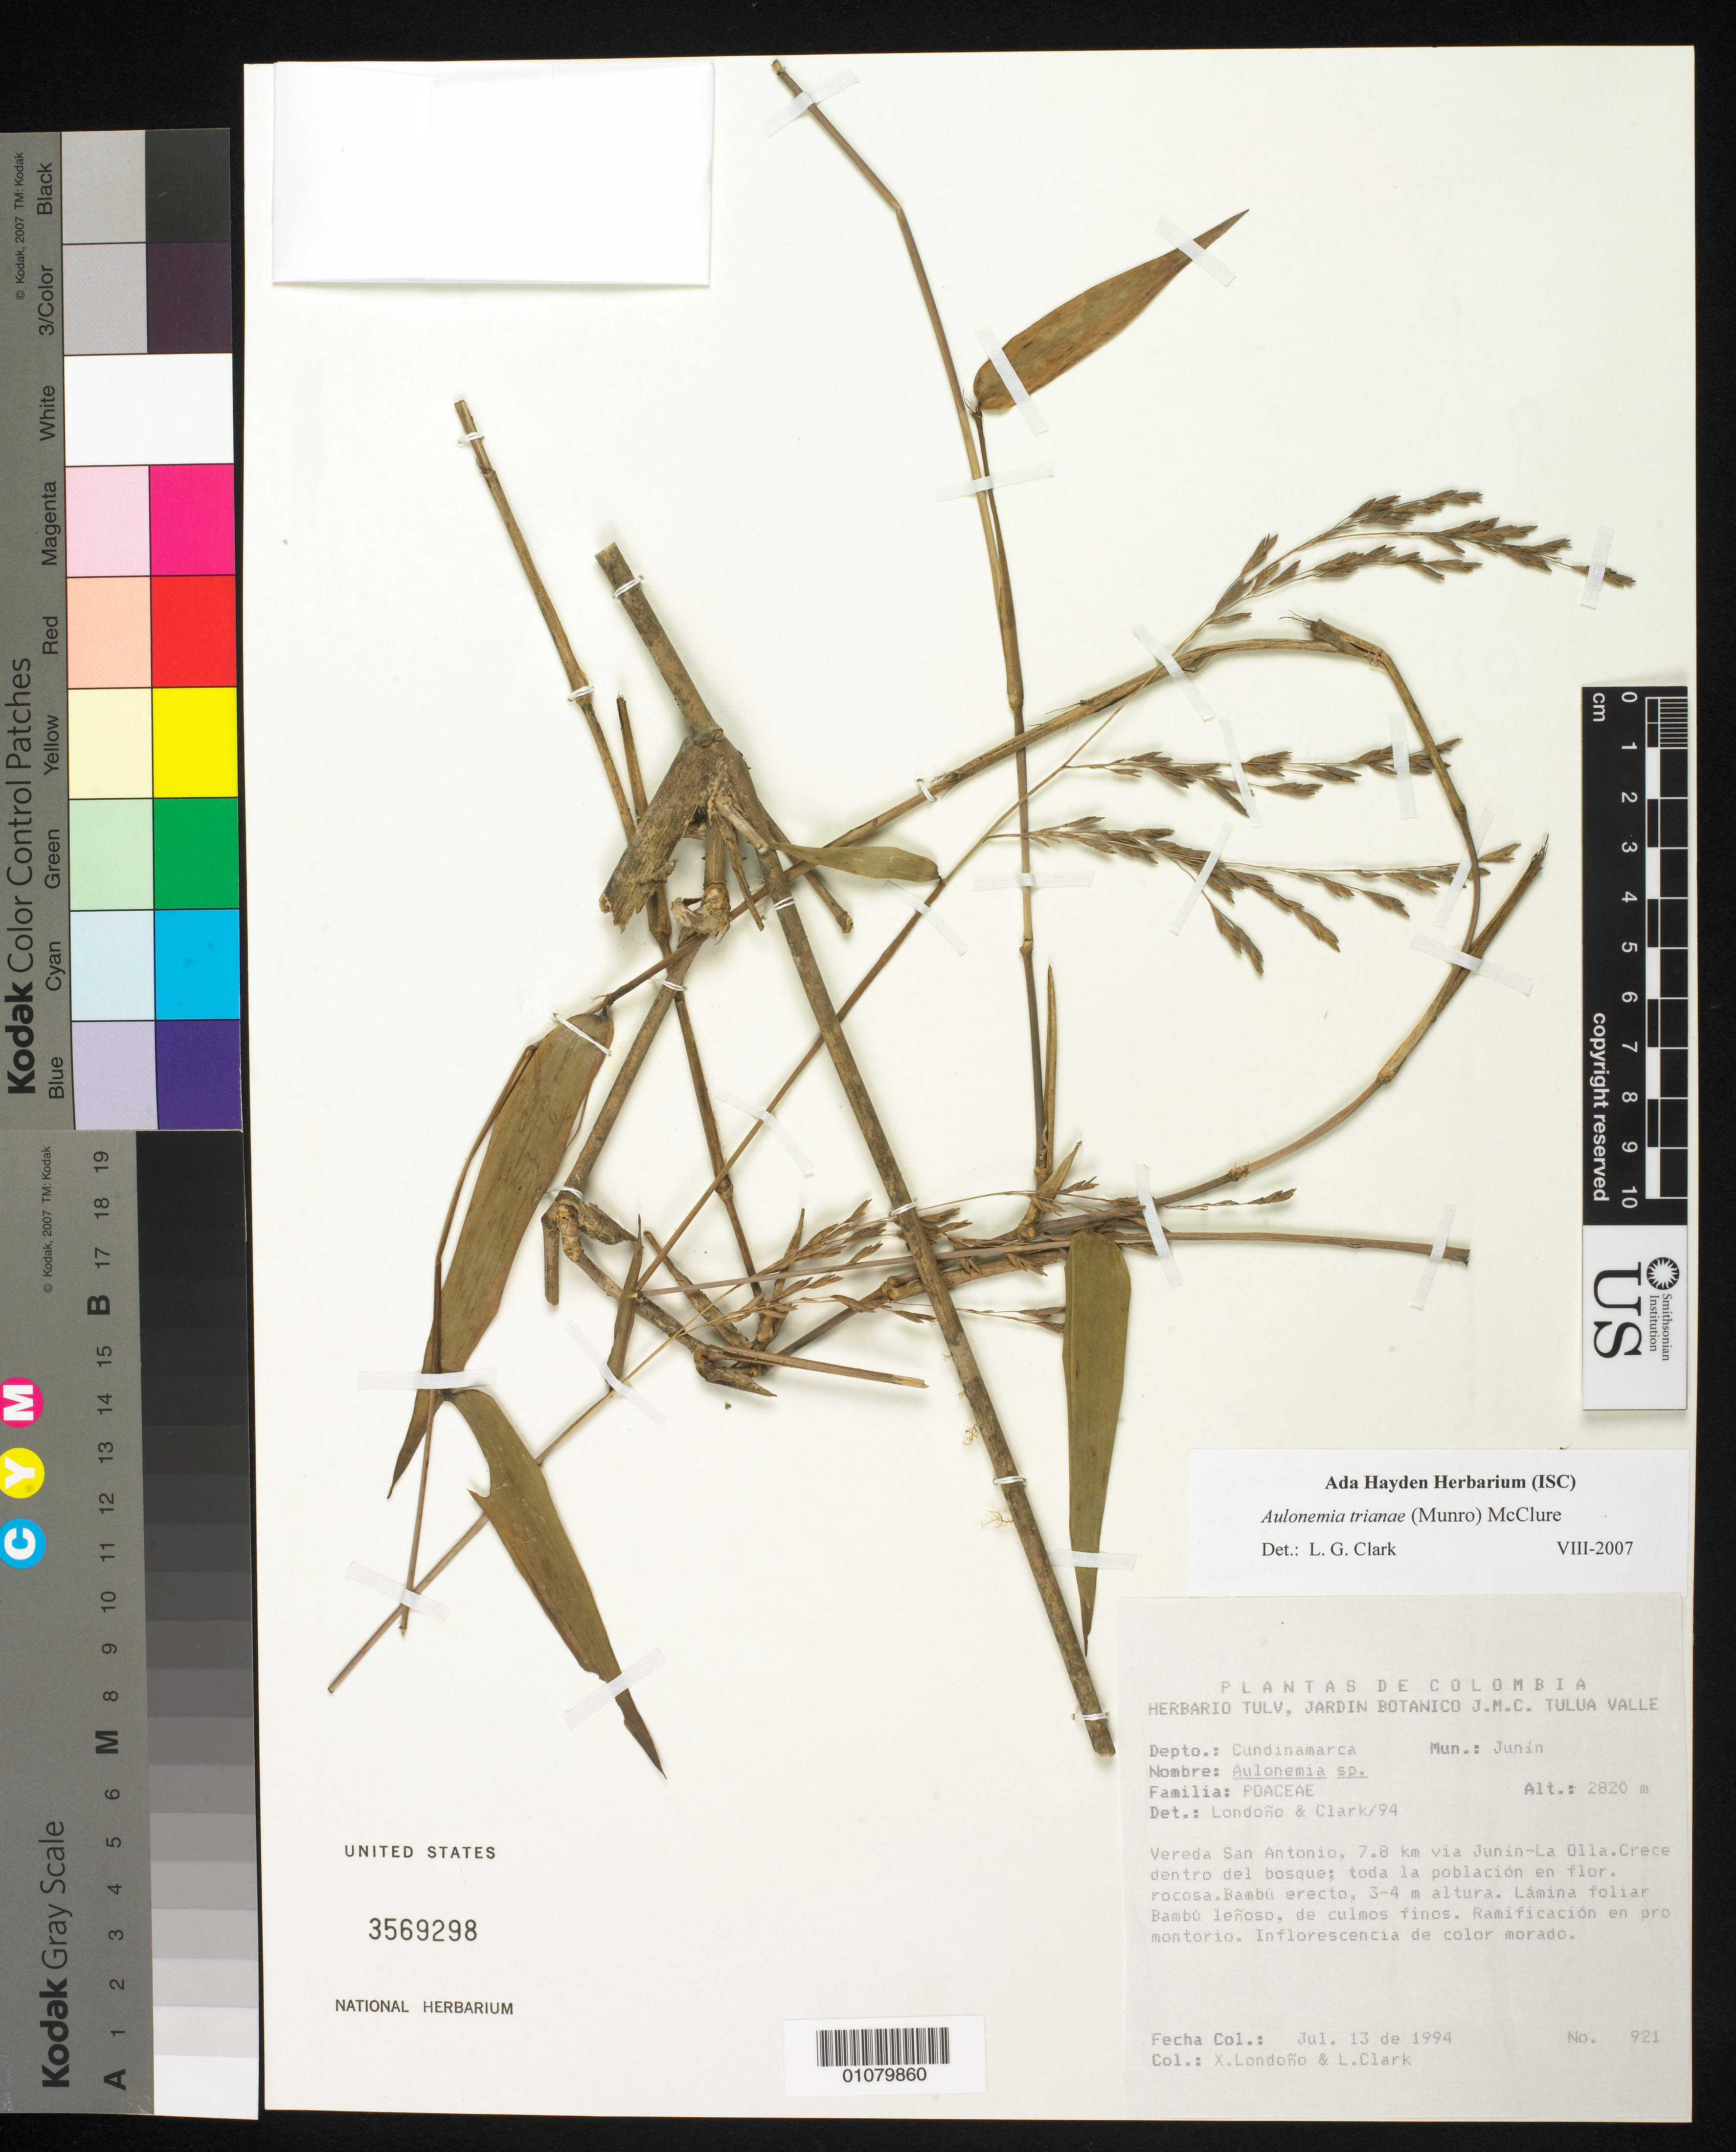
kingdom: Plantae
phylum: Tracheophyta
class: Liliopsida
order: Poales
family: Poaceae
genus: Aulonemia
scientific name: Aulonemia sp.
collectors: X. Londoño & L. Clark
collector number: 921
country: Colombia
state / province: Cundinamarca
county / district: Junín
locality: Vereda San Antonio, via Junin-La Olla.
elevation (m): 2820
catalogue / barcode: US 3569298